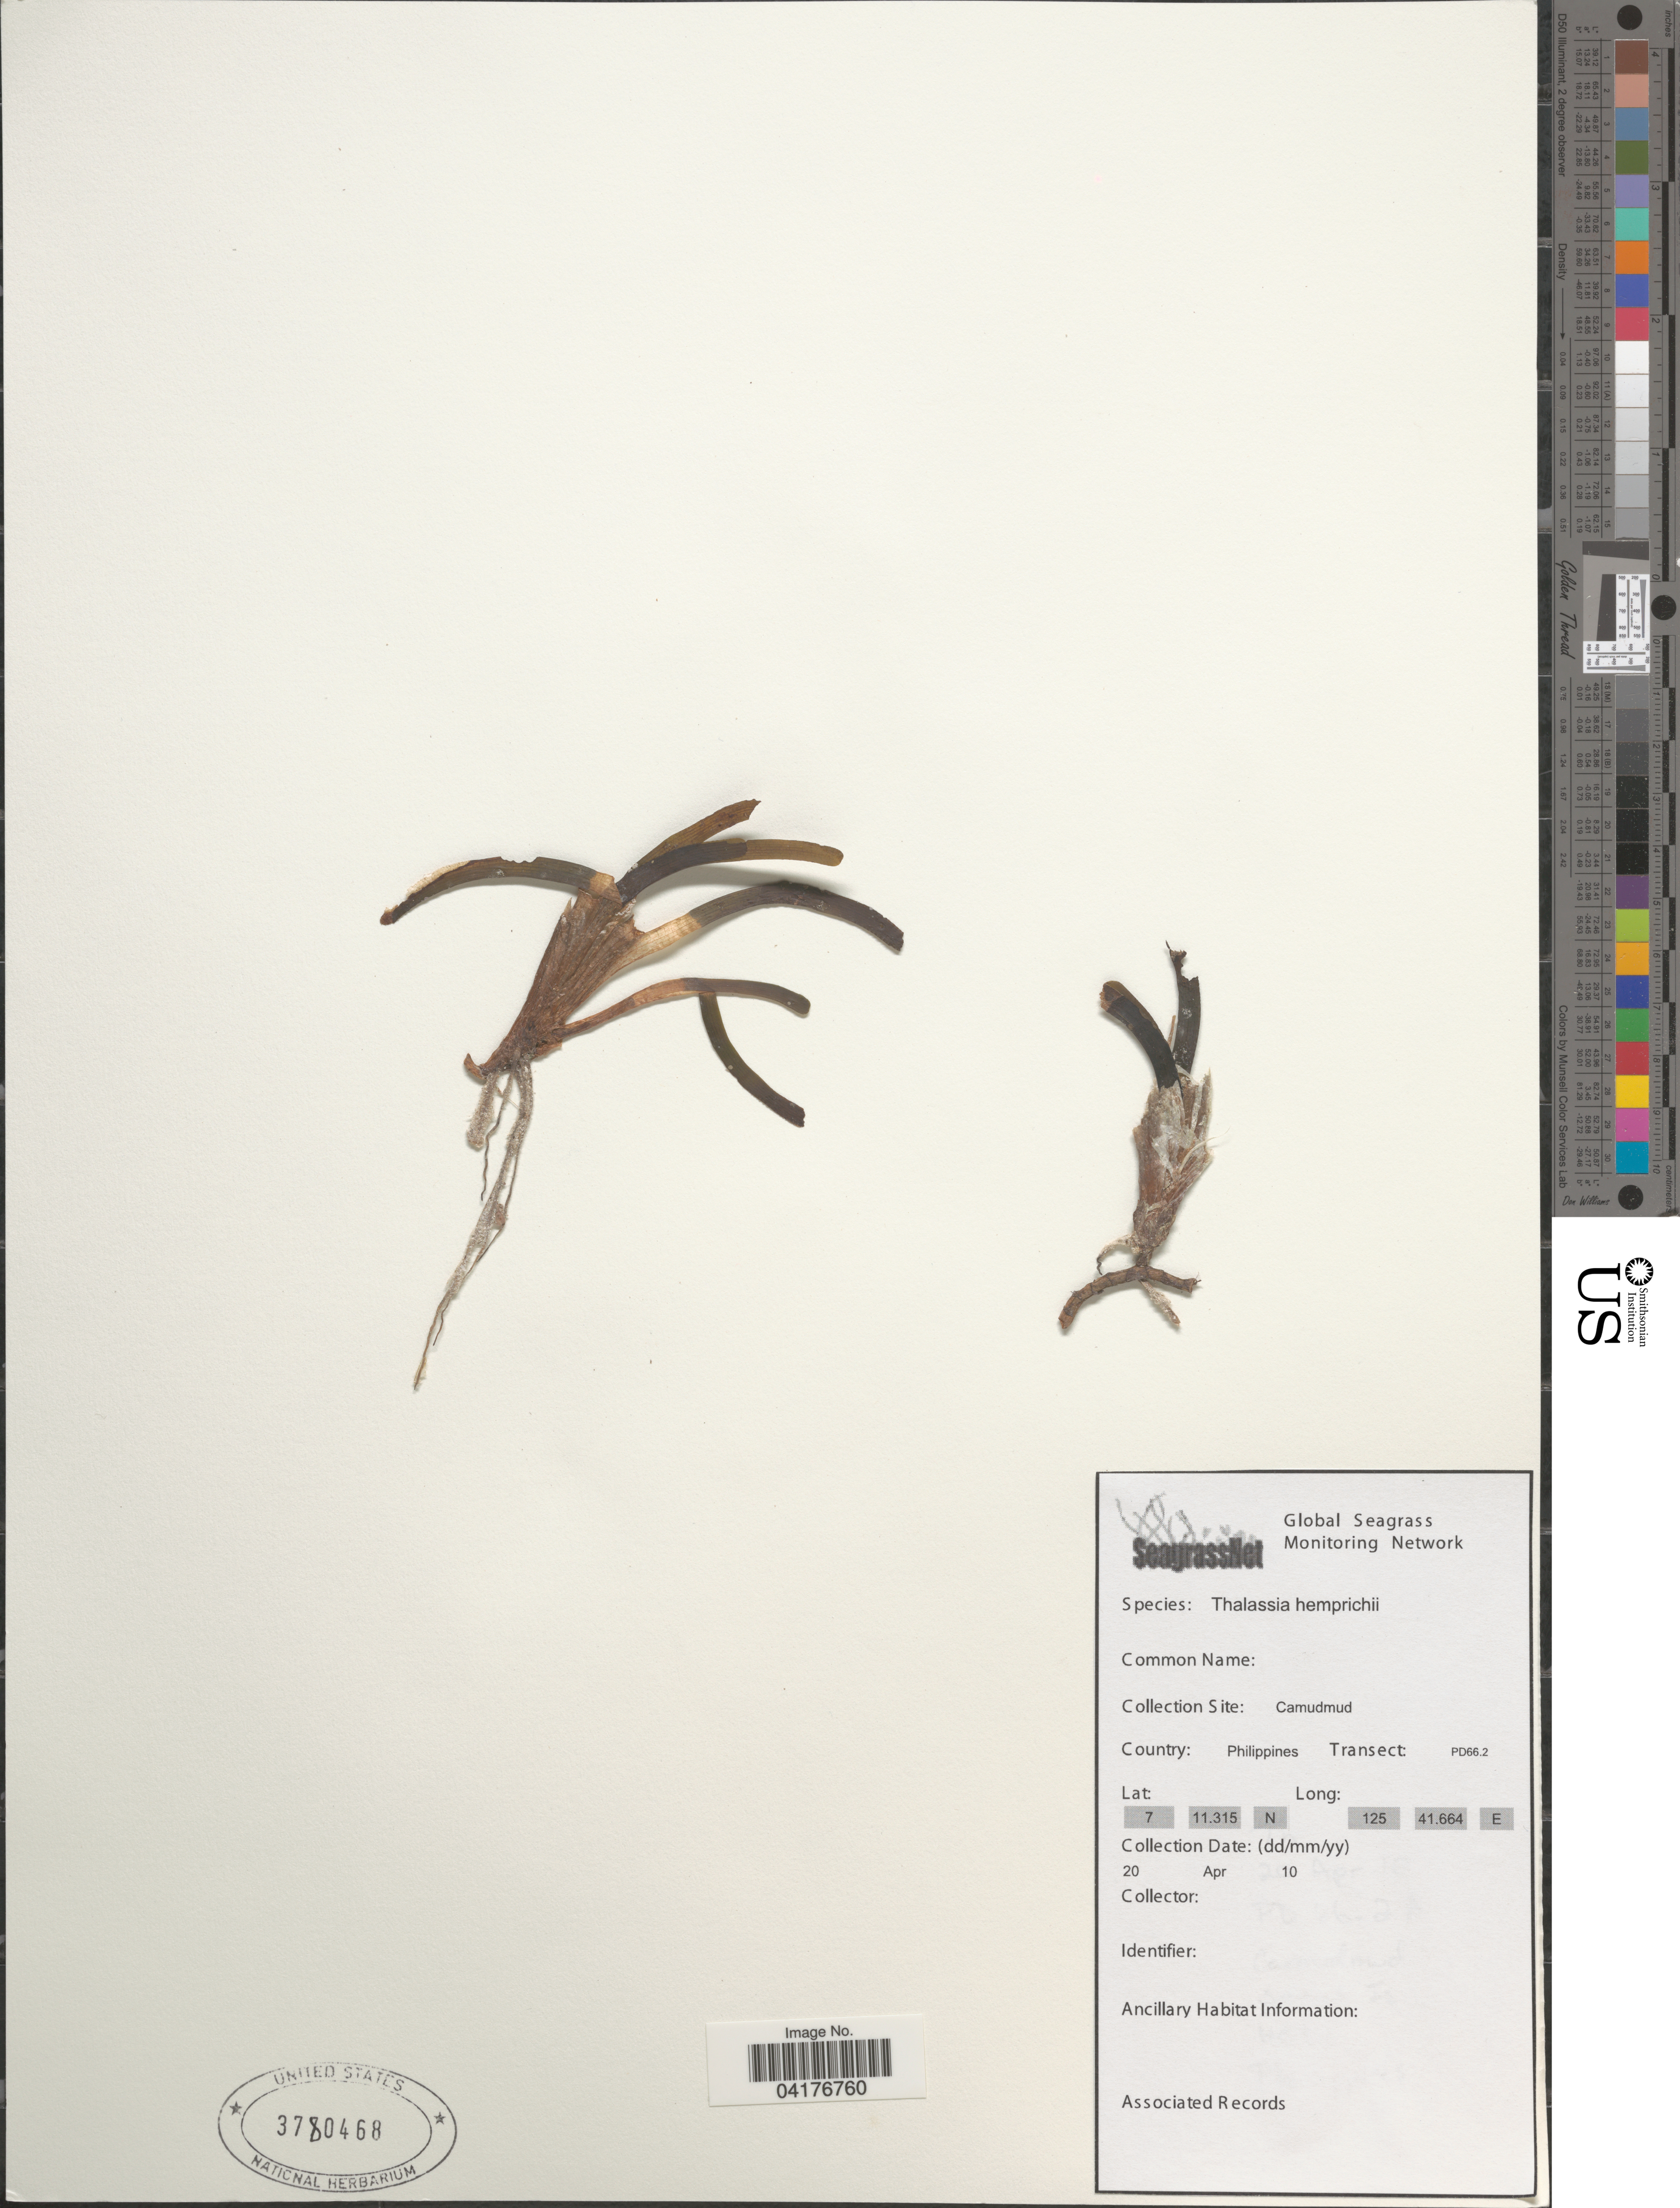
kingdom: Plantae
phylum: Tracheophyta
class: Liliopsida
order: Alismatales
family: Hydrocharitaceae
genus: Enhalus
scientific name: Enhalus acoroides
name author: (L. f.) Royle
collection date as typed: Transcribed d/m/y: 20/4/10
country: Philippines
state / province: Davao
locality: Camudmud. Transect: PD66.2.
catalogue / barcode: US 3780468